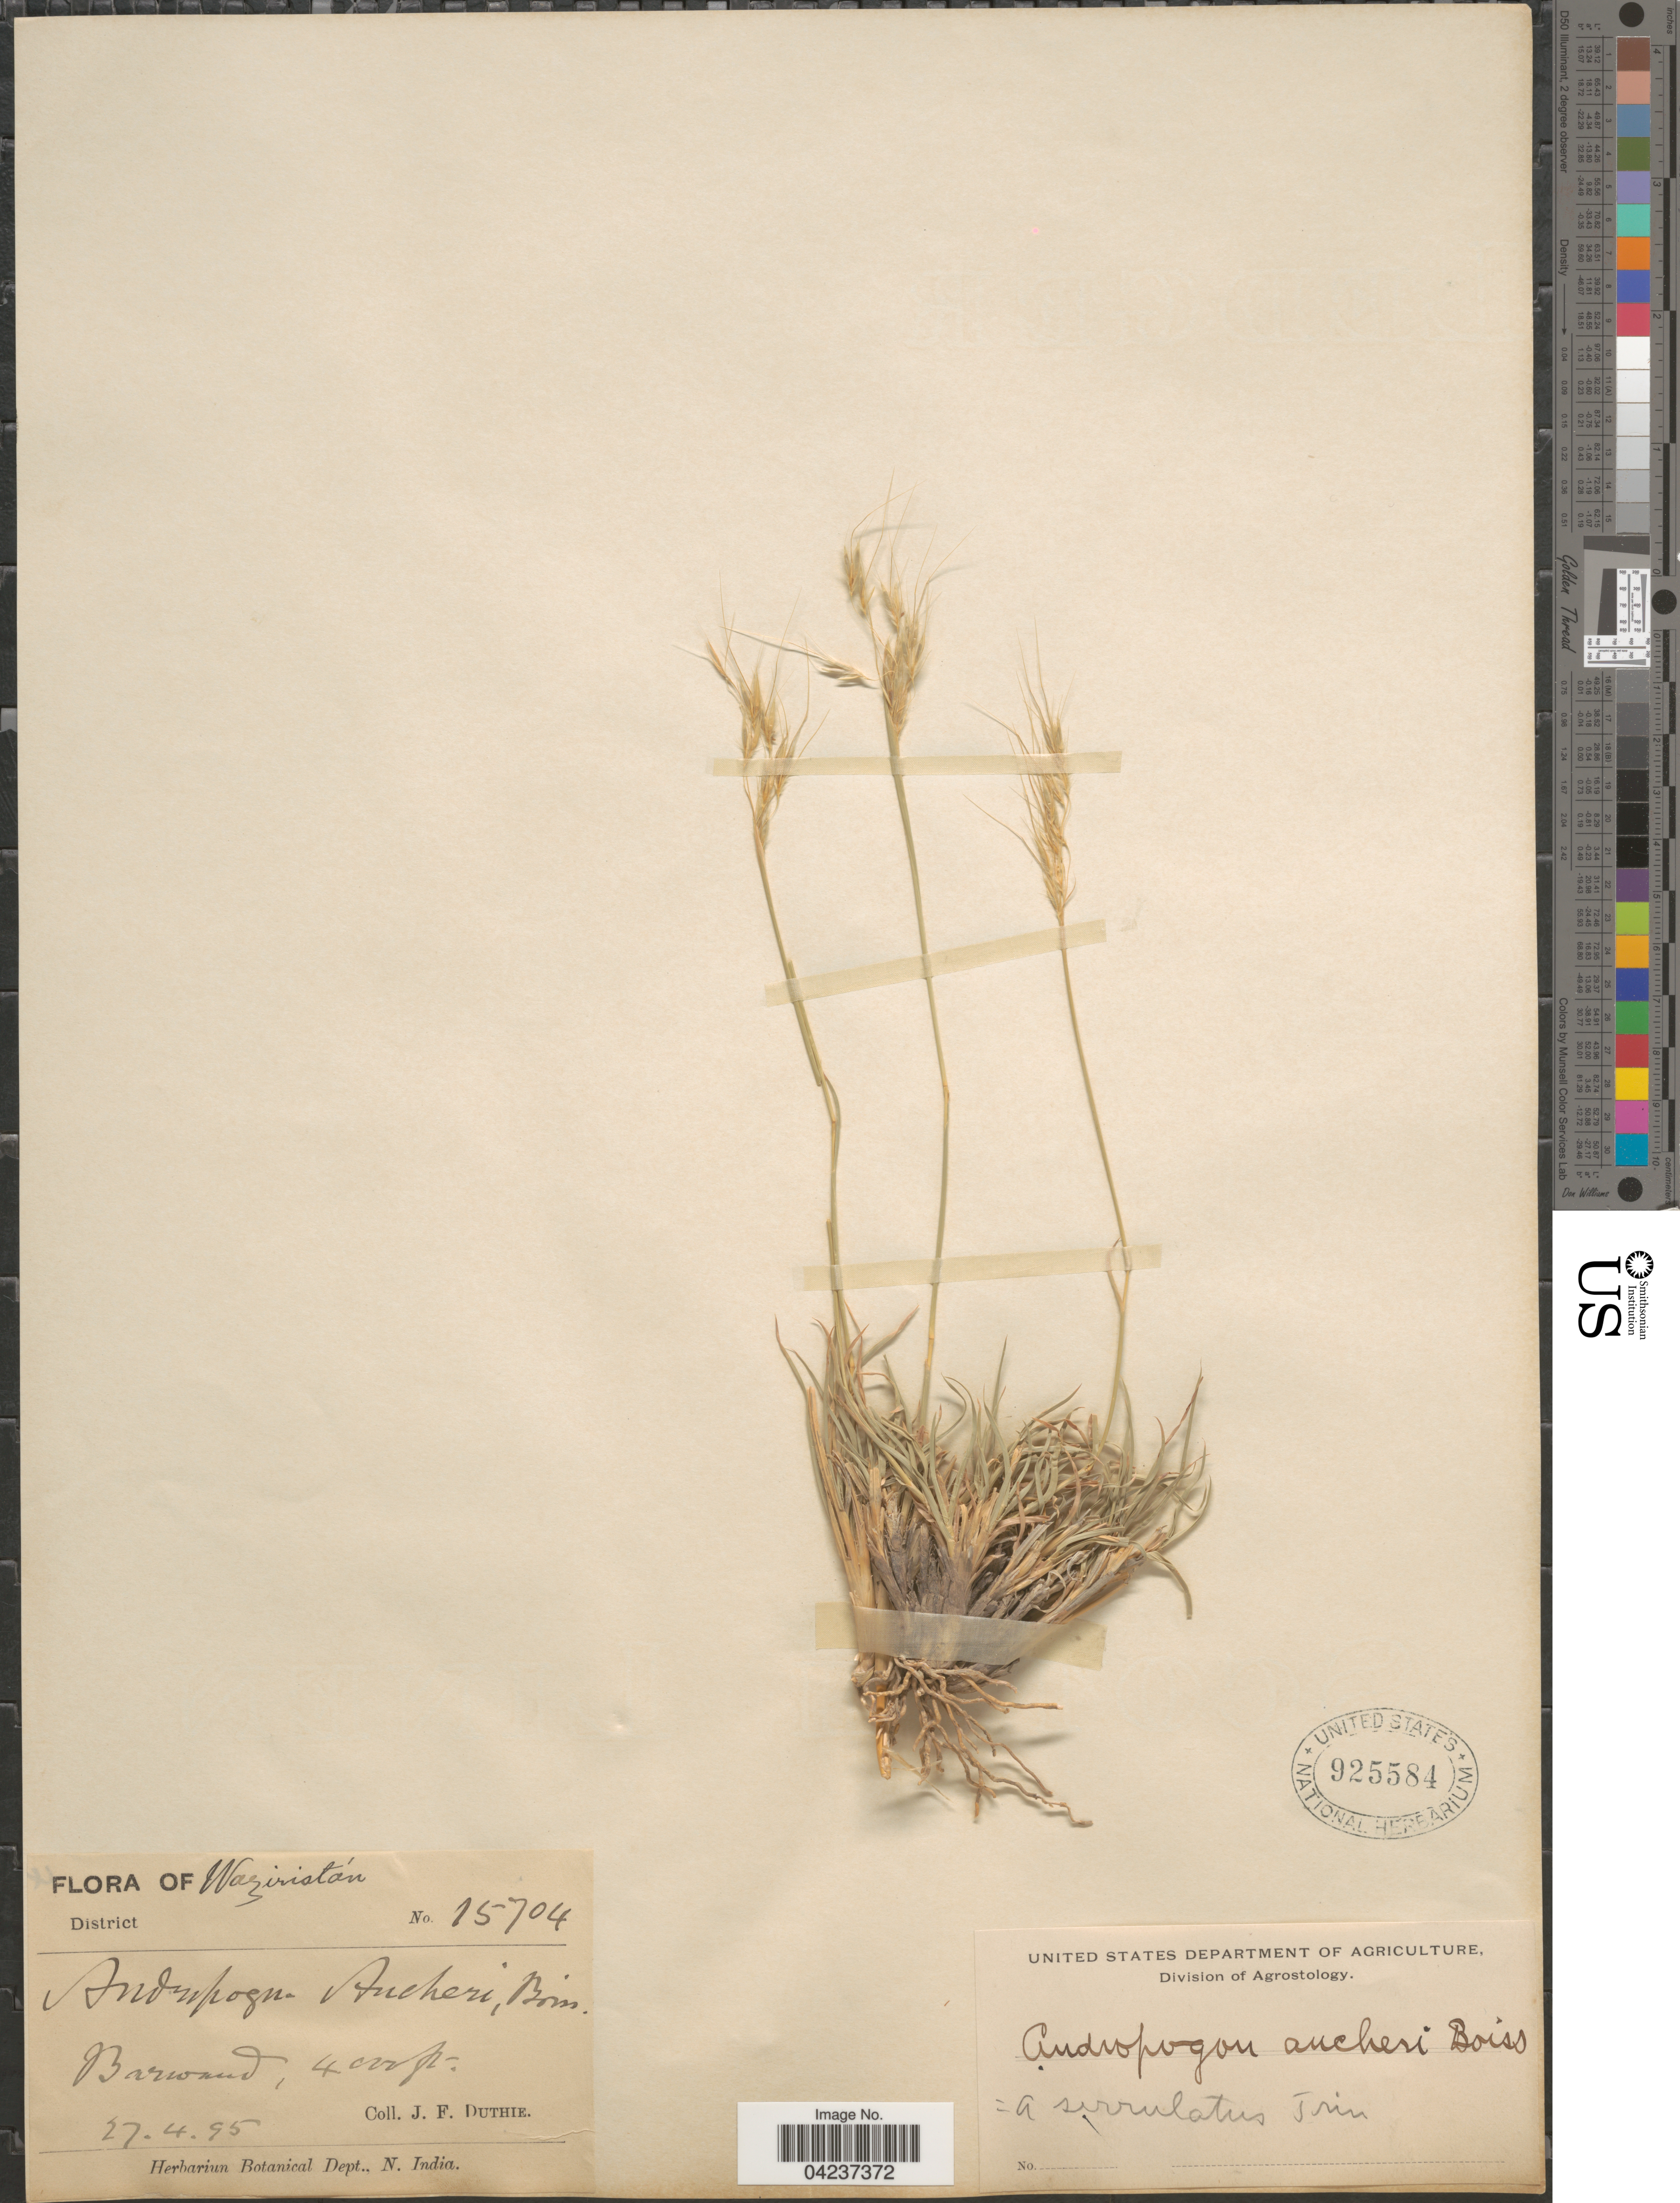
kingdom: Plantae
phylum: Tracheophyta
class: Liliopsida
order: Poales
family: Poaceae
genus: Chrysopogon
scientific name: Chrysopogon nodulibarbis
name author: (Hochst. ex Steud.) Henr.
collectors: J. F. Duthie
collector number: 15704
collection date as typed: Transcribed d/m/y: 27/4/95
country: India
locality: Waziristán. Barwand.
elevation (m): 1219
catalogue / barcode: US 925584